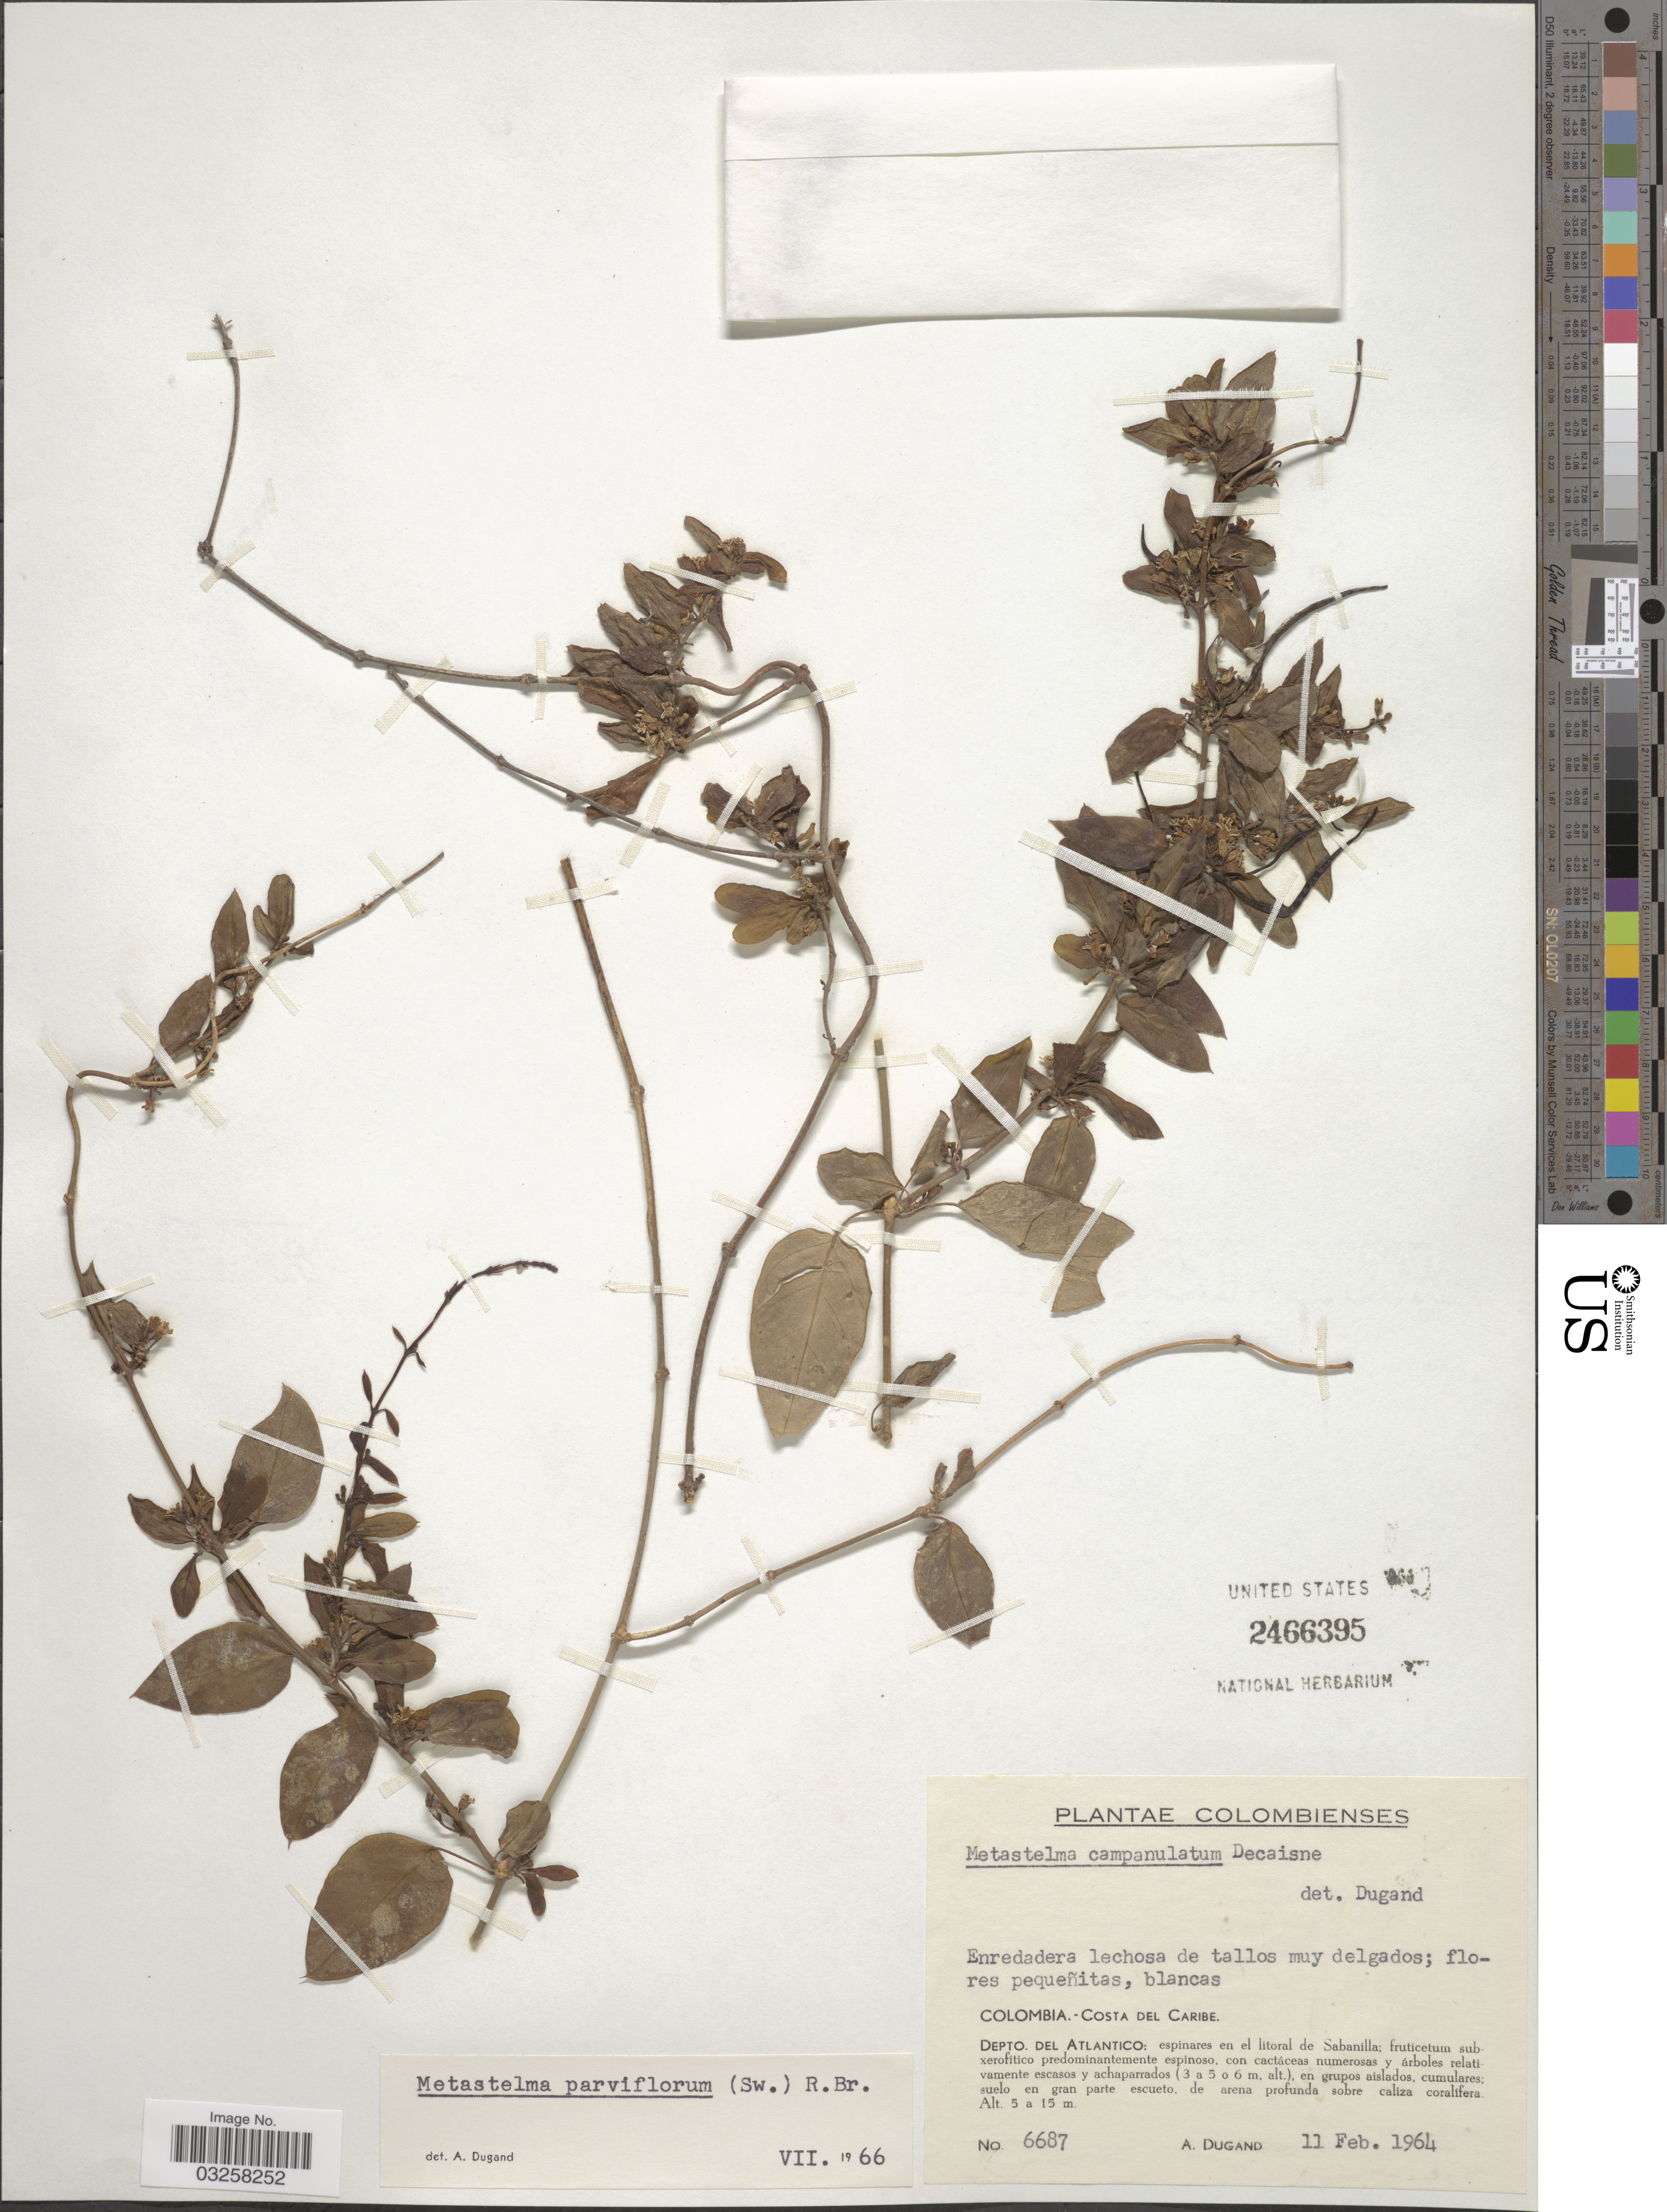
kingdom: Plantae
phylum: Tracheophyta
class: Magnoliopsida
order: Gentianales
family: Apocynaceae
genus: Metastelma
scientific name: Metastelma parviflorum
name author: (Sw.) Schult.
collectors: A. Dugand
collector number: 6687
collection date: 1964-02-11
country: Colombia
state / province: Atlántico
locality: Costa del Caribe. Depto. del Atlantico: espinares en el litoral de Sabanilla.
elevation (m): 5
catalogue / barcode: US 2466395